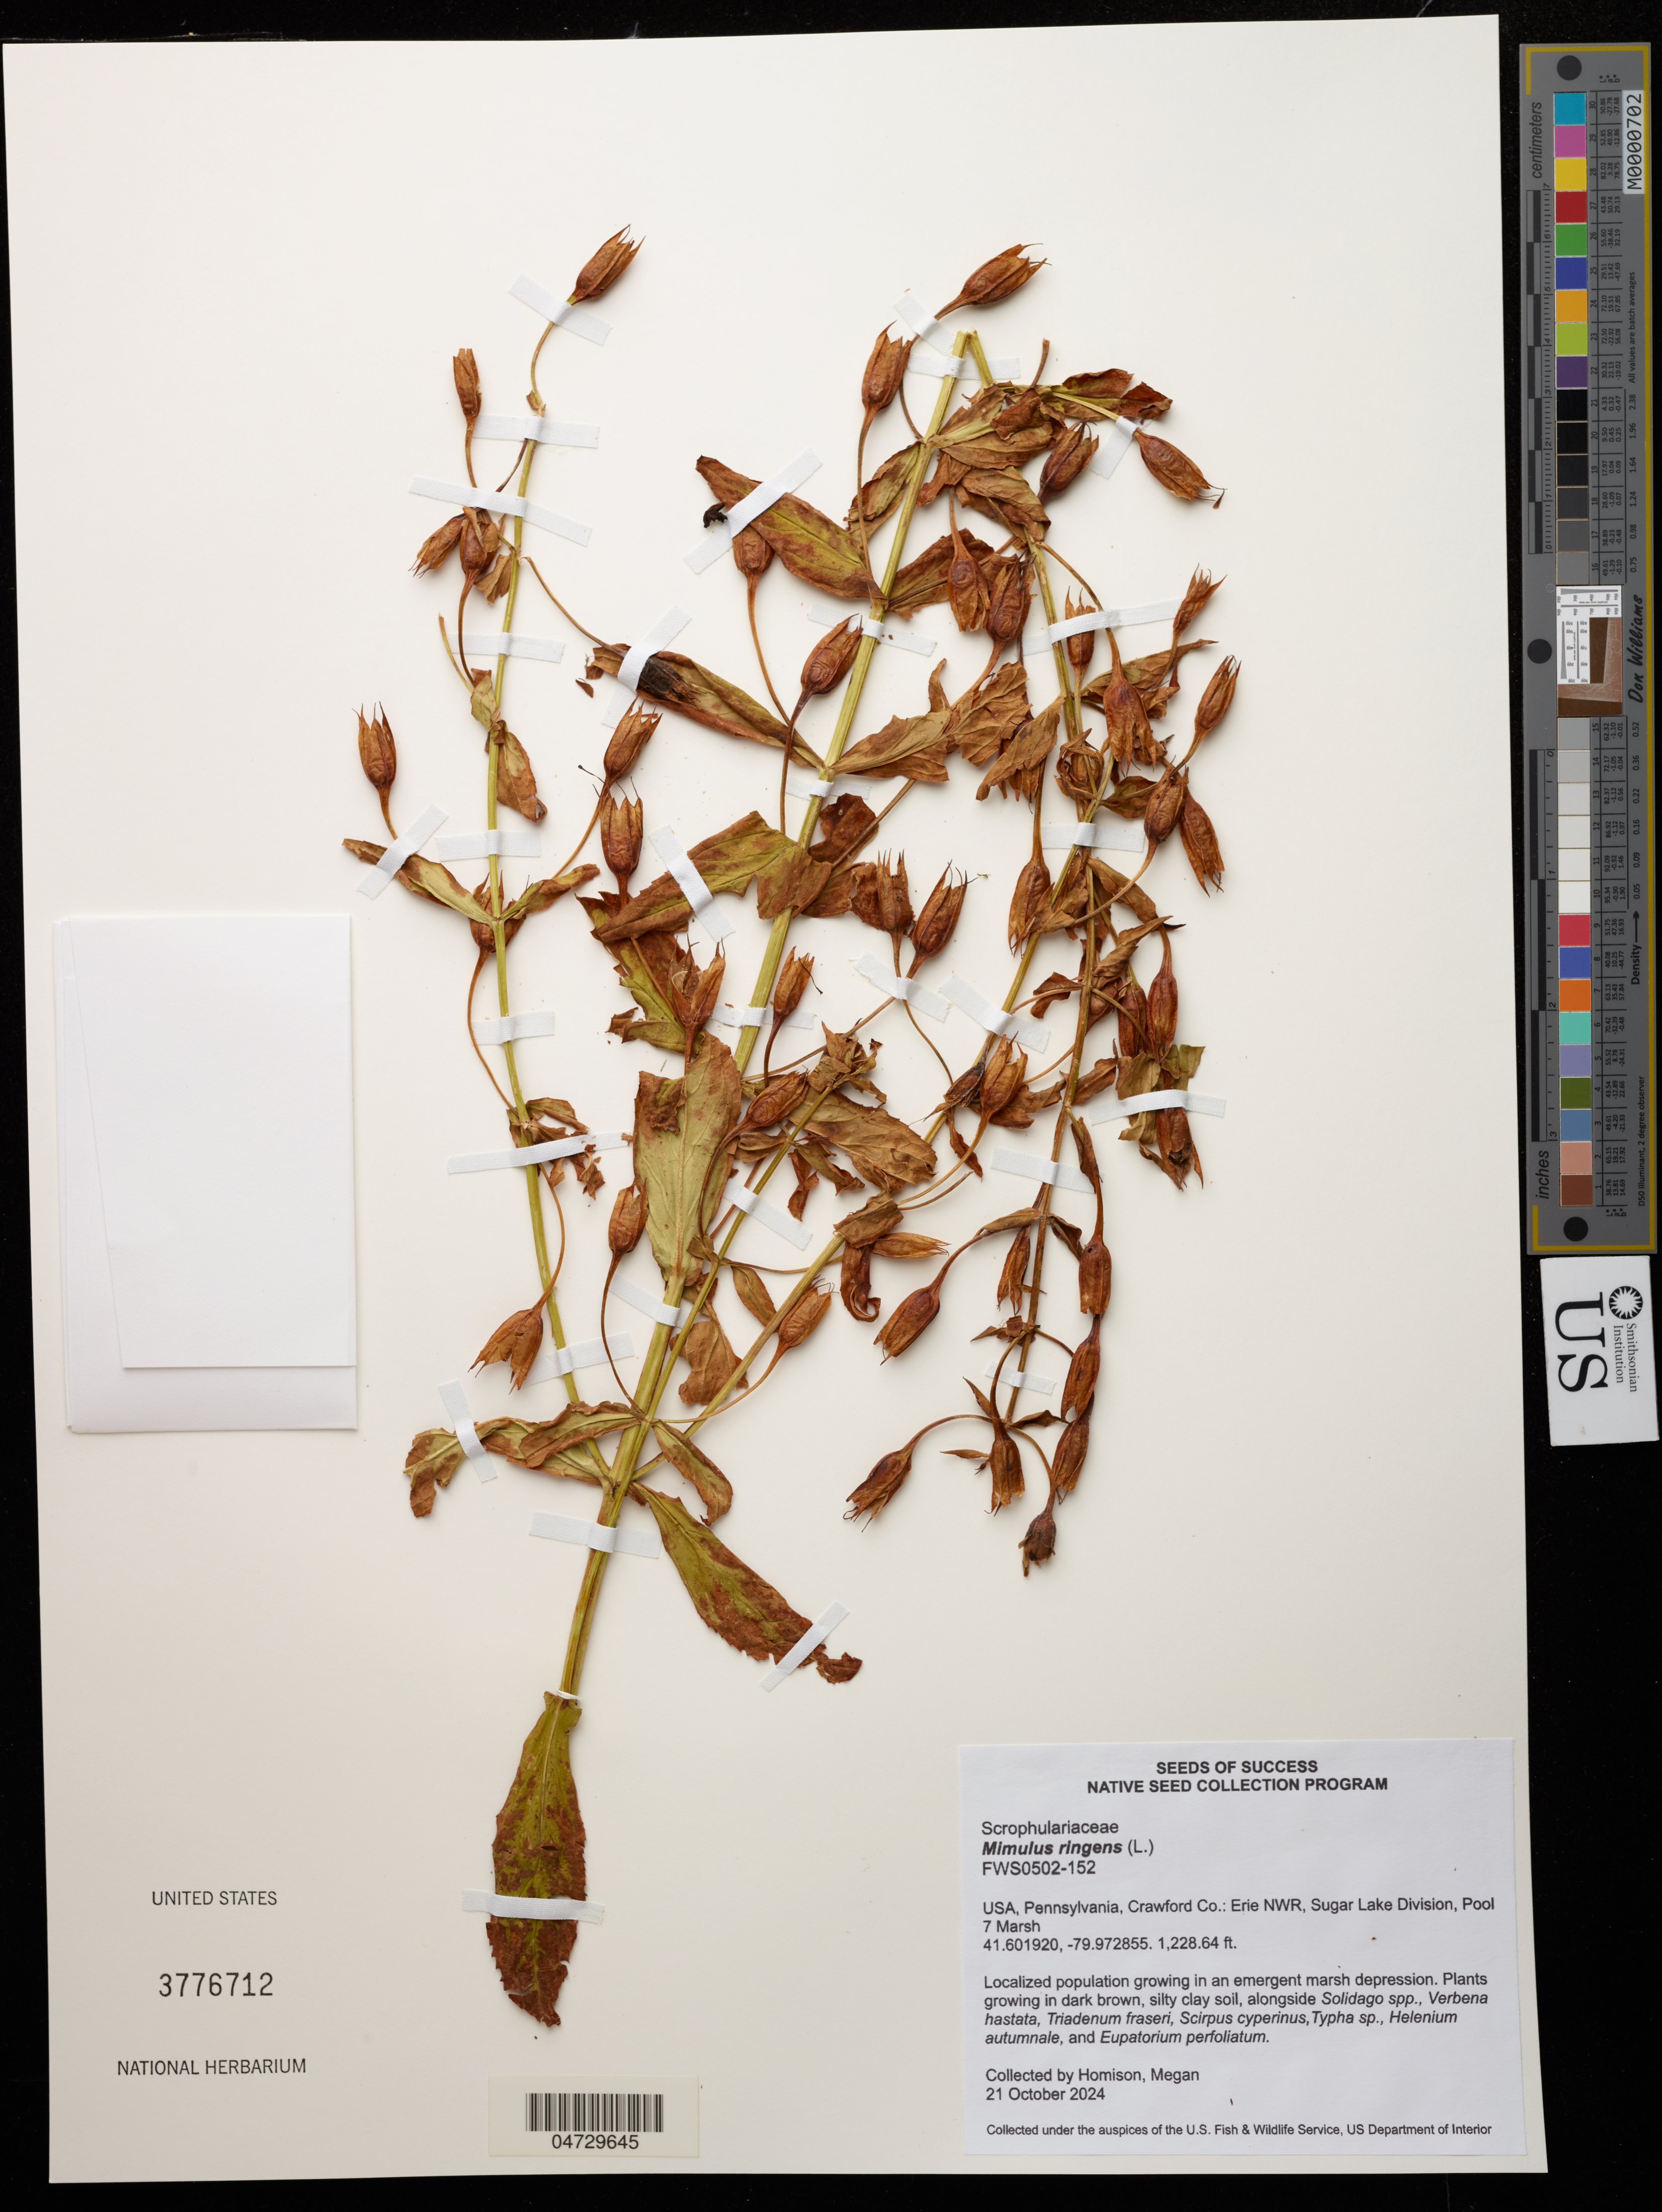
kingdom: Plantae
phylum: Tracheophyta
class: Magnoliopsida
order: Lamiales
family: Phrymaceae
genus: Mimulus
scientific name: Mimulus ringens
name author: L.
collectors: M. Homison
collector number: FWS0502-152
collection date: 2024-10-21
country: United States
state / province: Pennsylvania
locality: Crawford Co.: Erie NWR, Sugar Lake Division, Pool 7 Marsh.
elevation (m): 374.49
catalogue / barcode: US 3776712